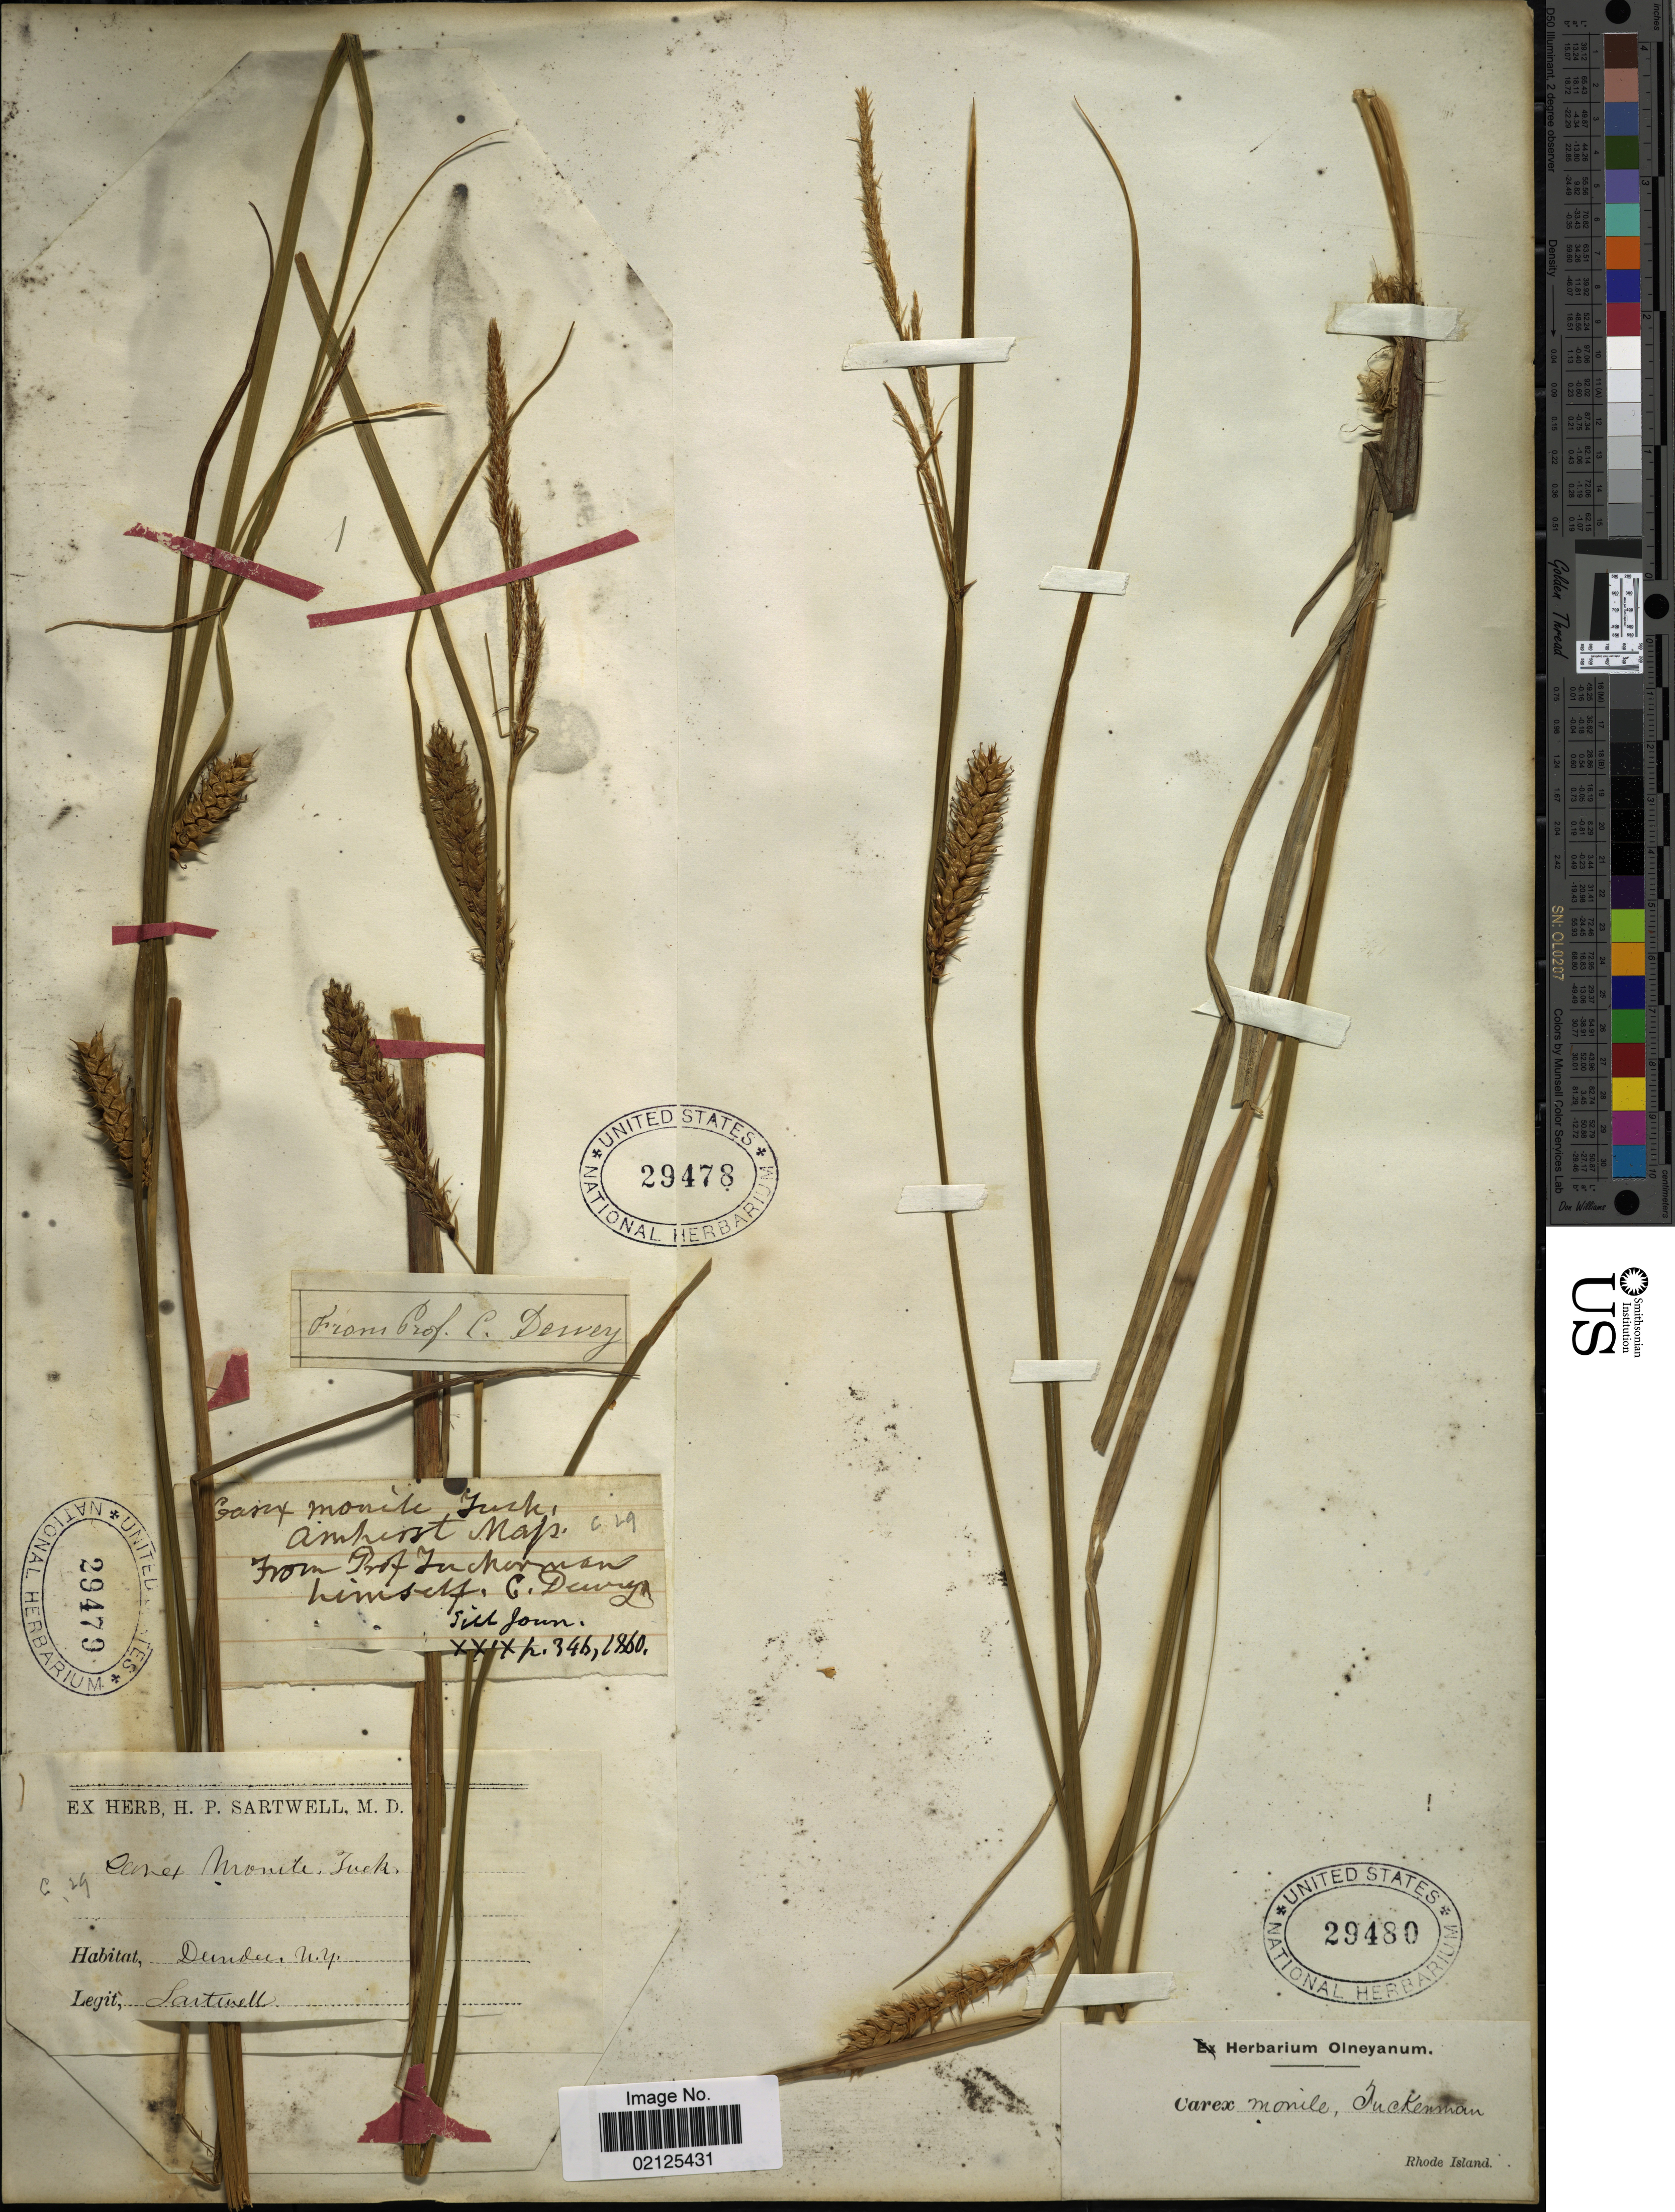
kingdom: Plantae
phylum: Tracheophyta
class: Liliopsida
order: Poales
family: Cyperaceae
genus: Carex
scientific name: Carex vesicaria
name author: L.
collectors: ex herb. Olneyanum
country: United States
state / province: Rhode Island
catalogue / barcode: US 29480-3